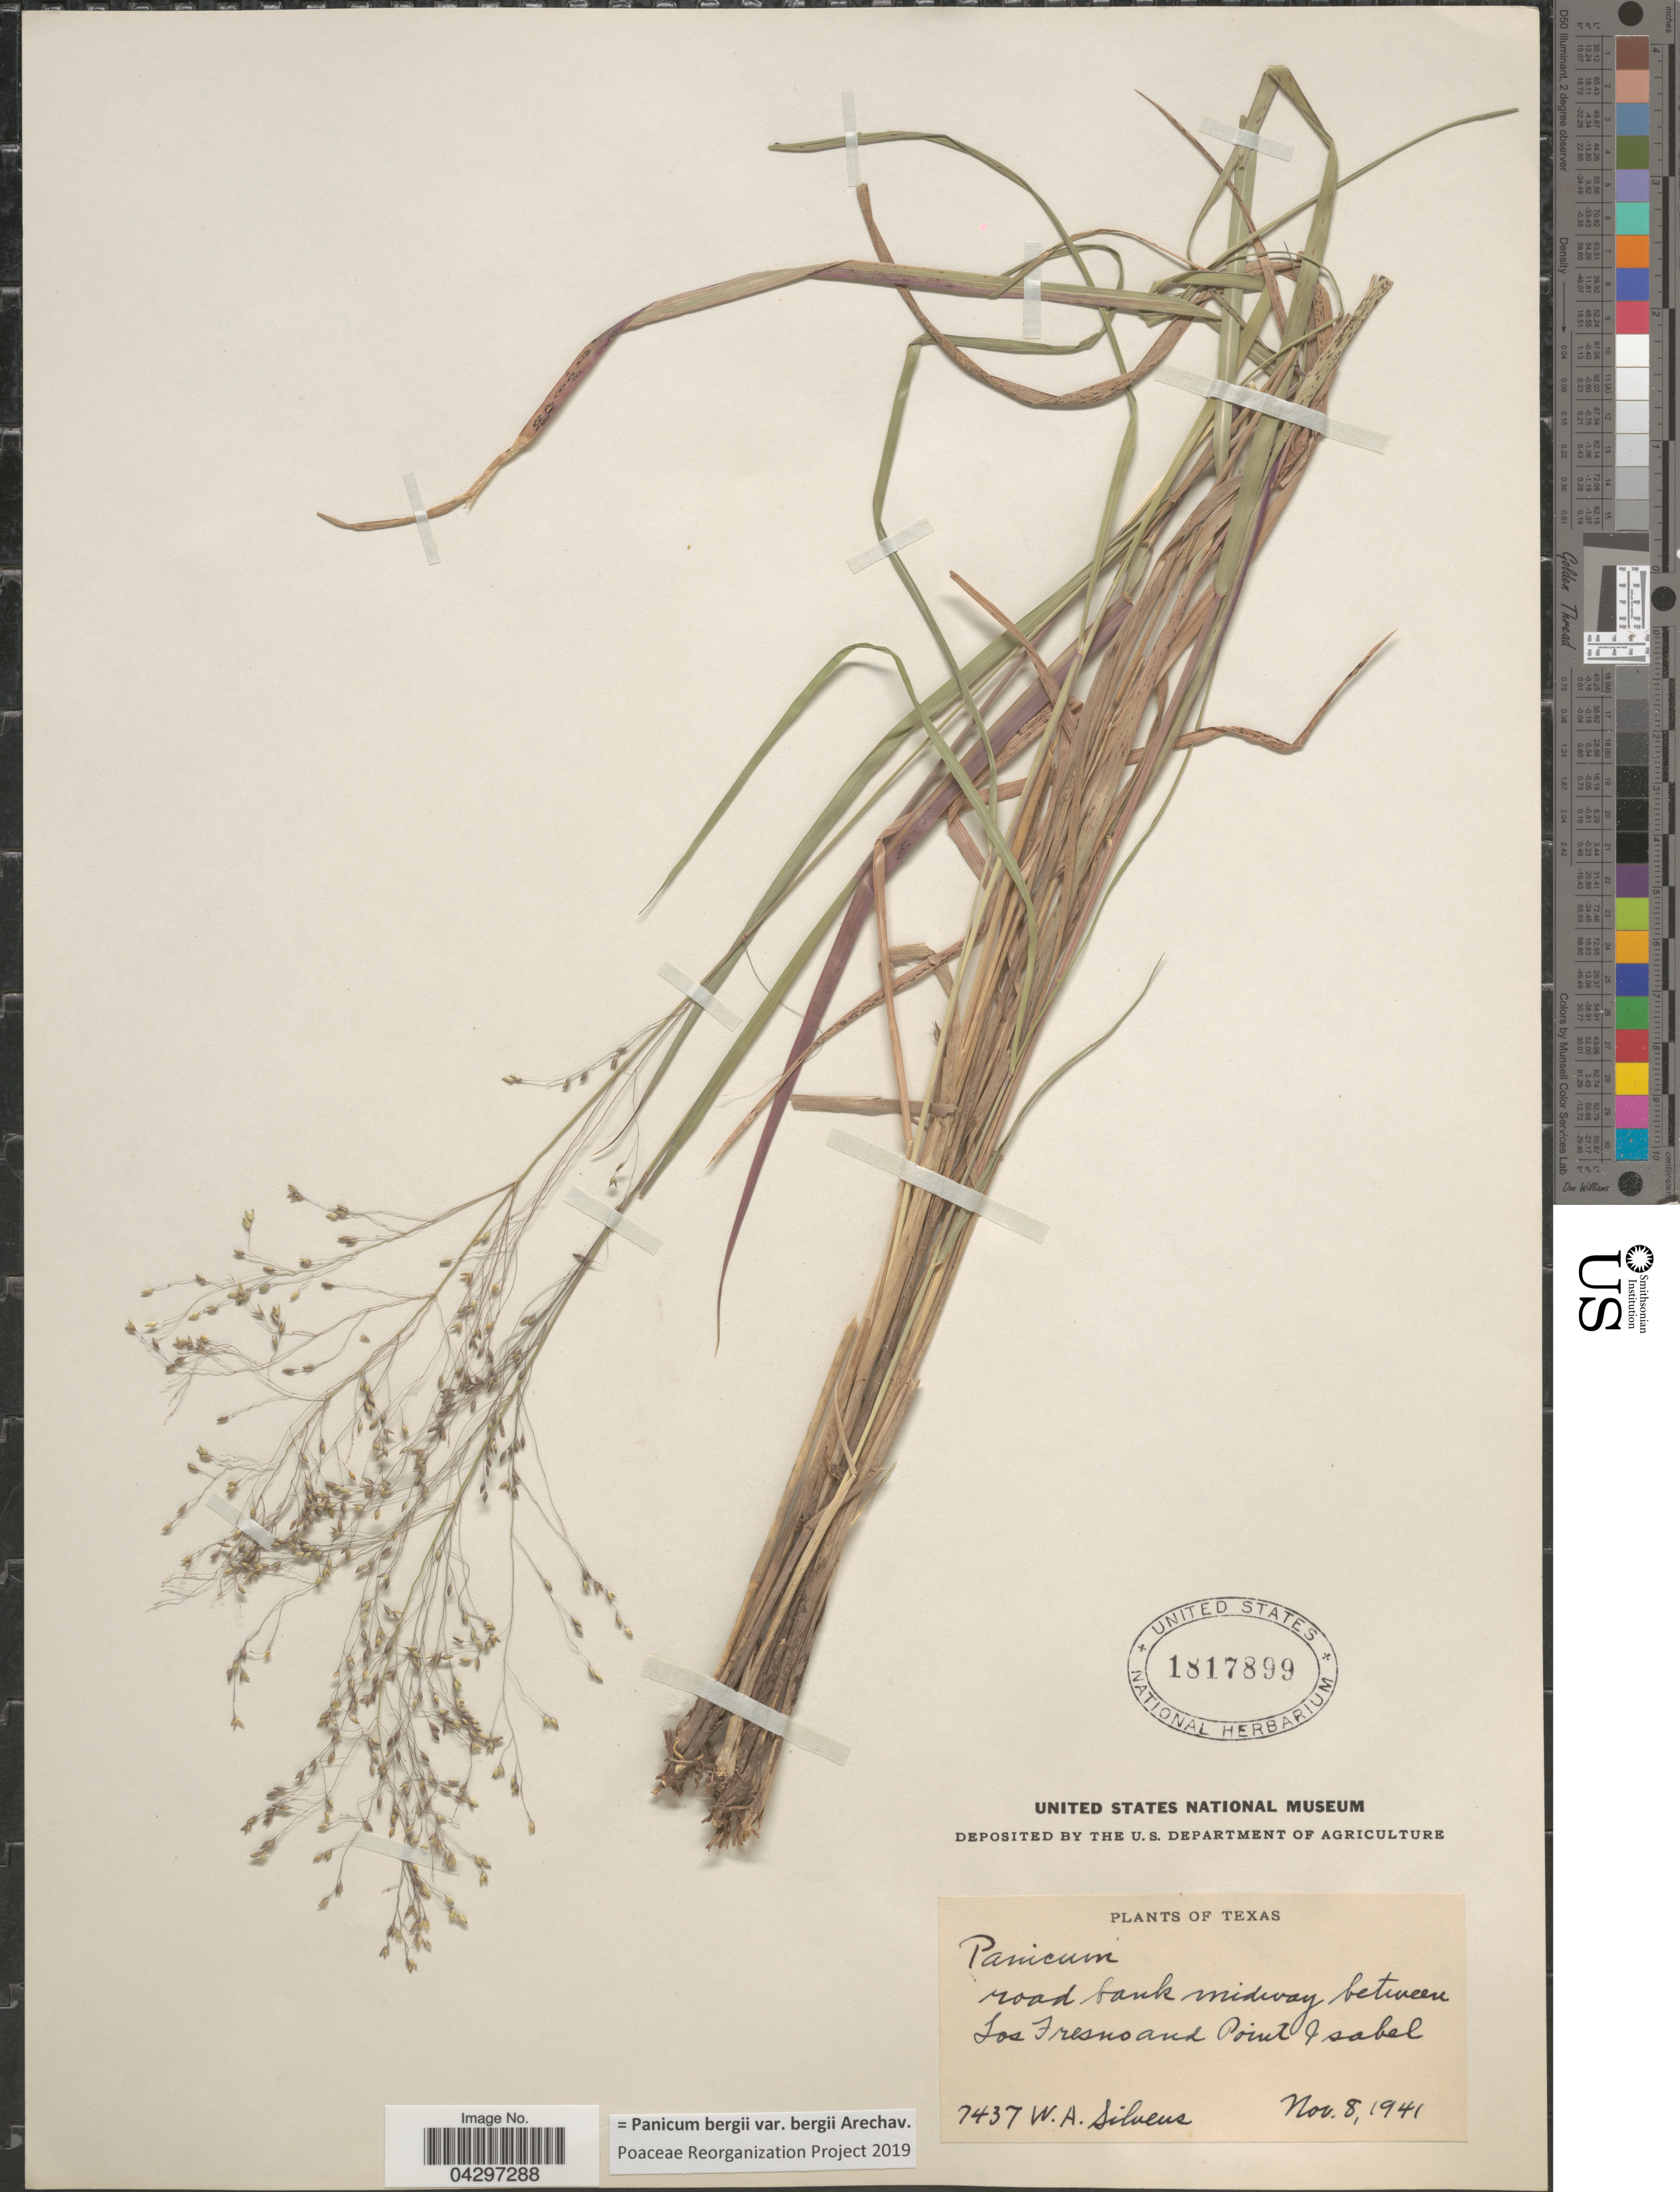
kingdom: Plantae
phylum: Tracheophyta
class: Liliopsida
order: Poales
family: Poaceae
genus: Panicum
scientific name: Panicum bergii var. bergii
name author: Arechav.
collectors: W. Silveus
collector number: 7437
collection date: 1941-11-08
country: United States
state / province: Texas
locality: Road bank midway between Los Fresno and Point Isabel.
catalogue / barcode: US 1817899